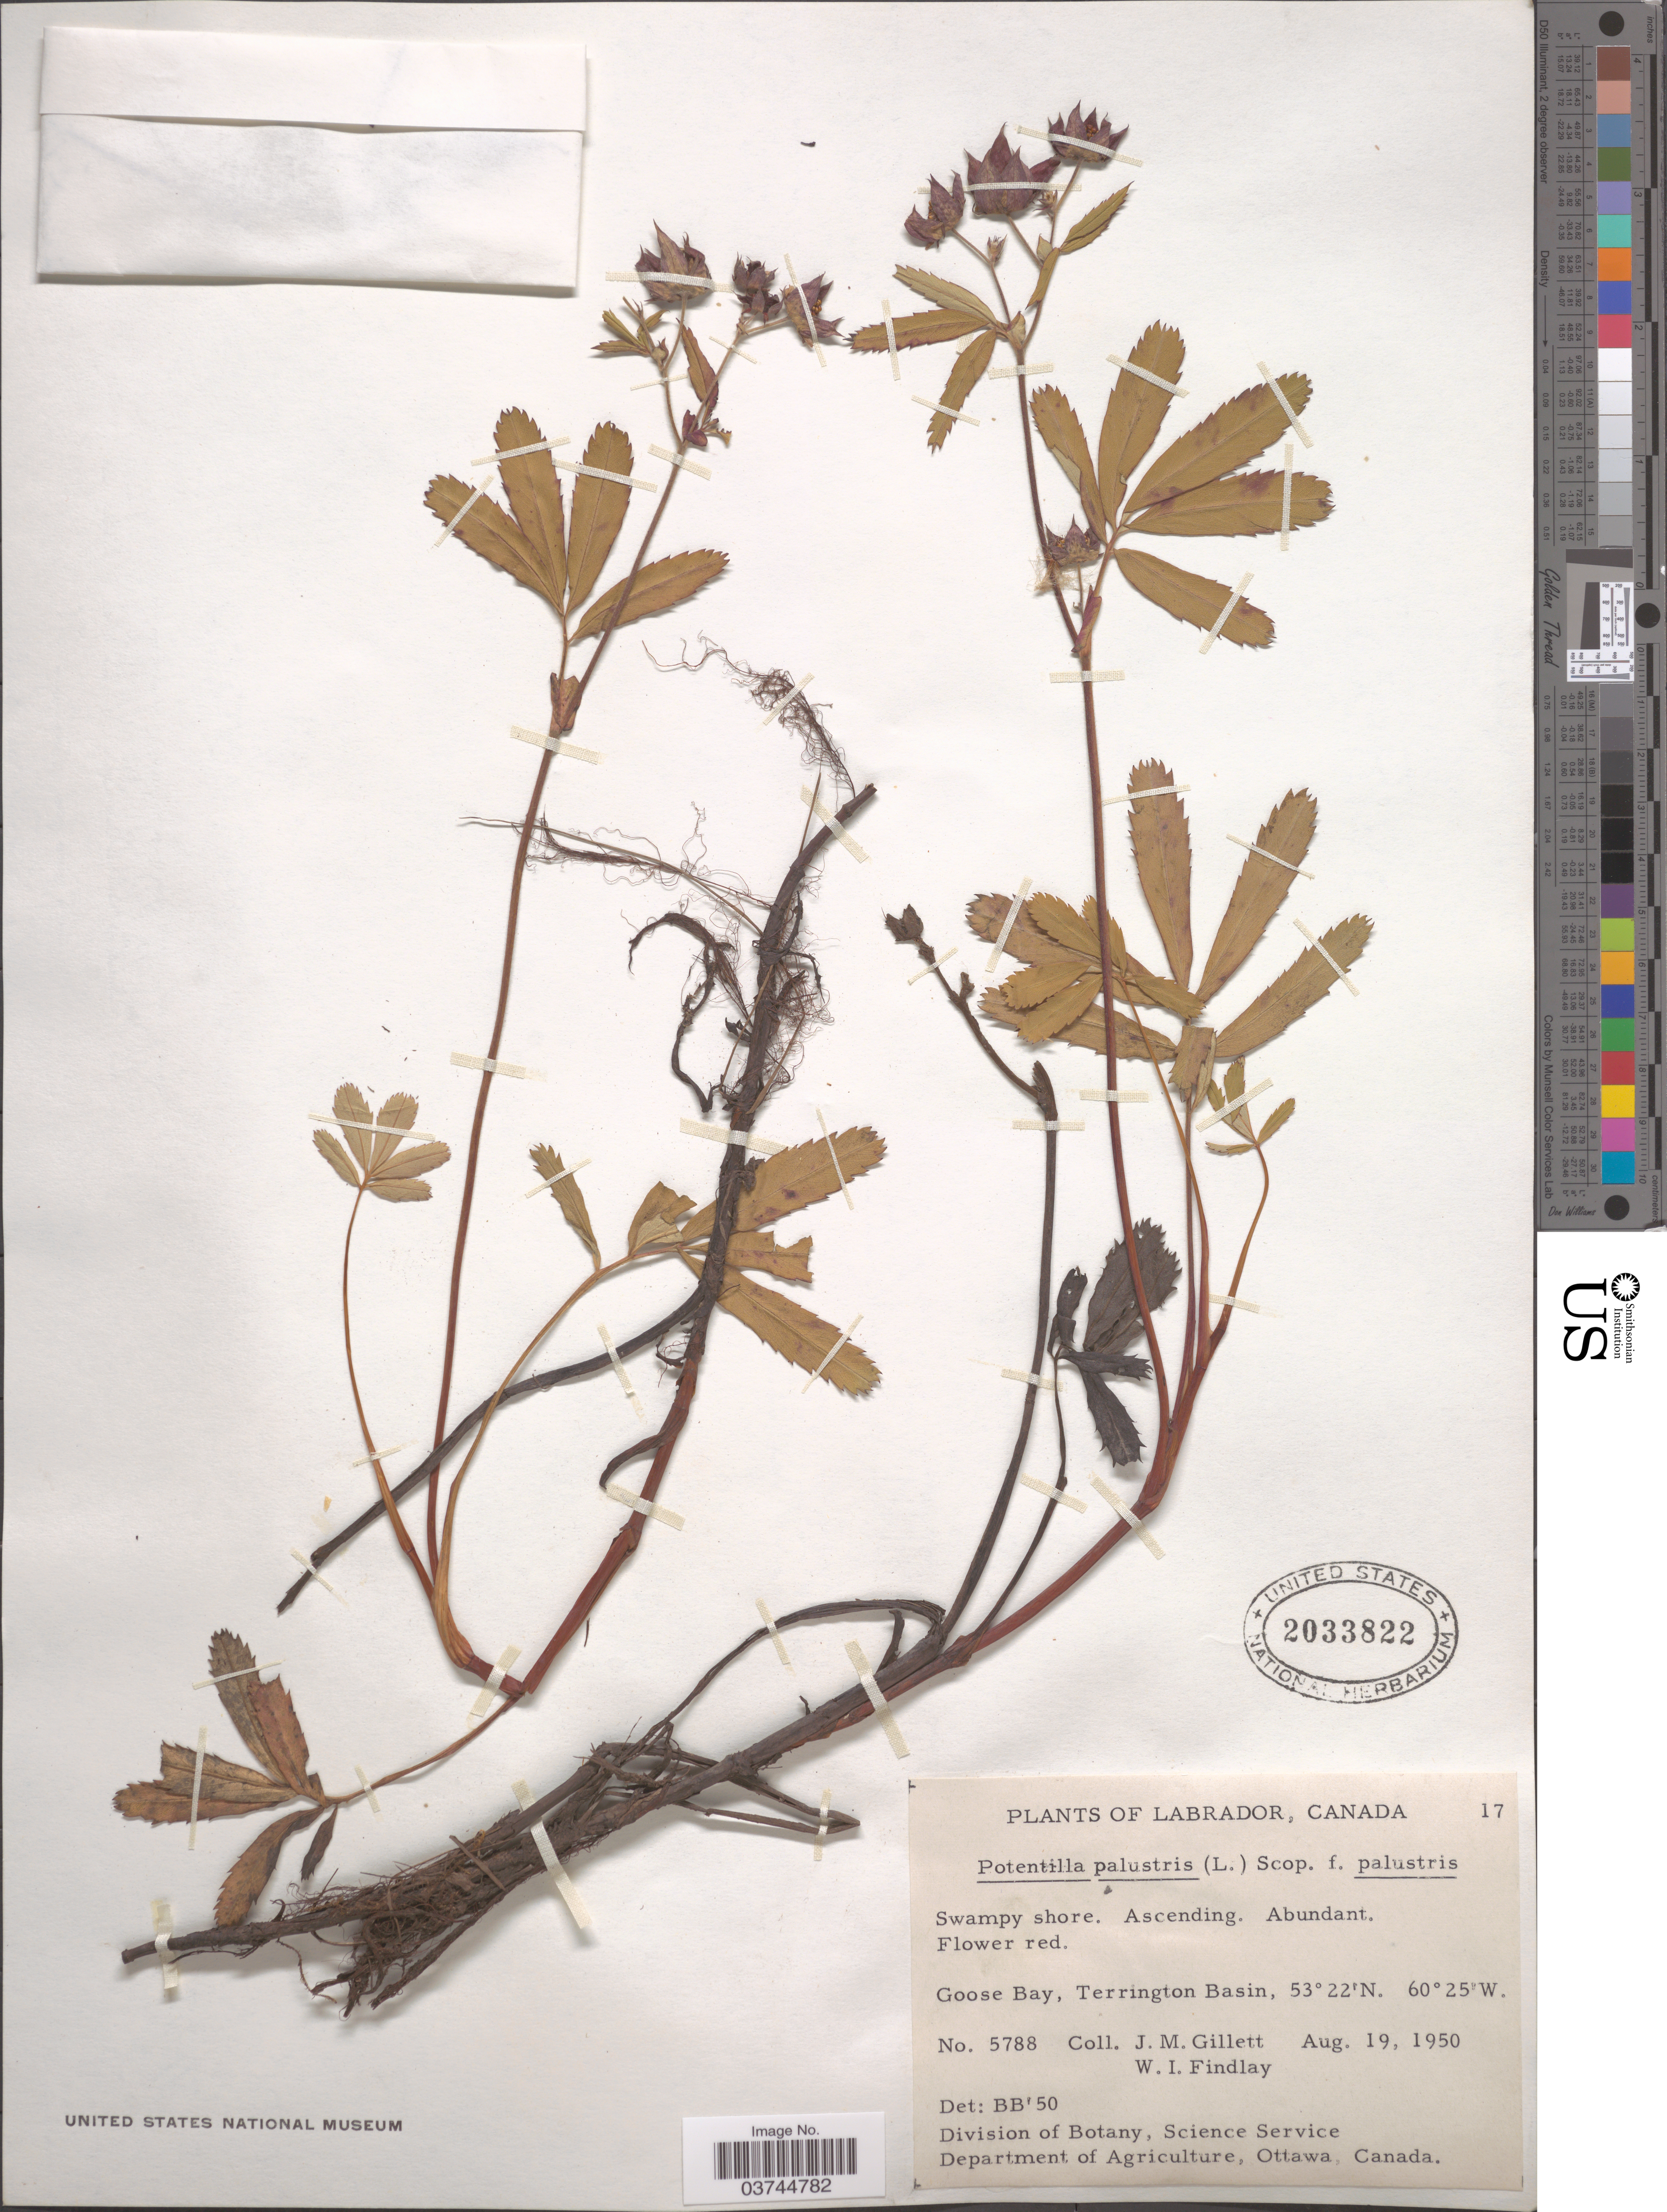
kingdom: Plantae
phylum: Tracheophyta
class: Magnoliopsida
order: Rosales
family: Rosaceae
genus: Comarum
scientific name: Comarum palustre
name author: L.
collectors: J. M. Gillett & W. Findlay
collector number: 5788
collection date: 1950-08-19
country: Canada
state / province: Newfoundland and Labrador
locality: Labrador. Goos Bay, terrington Basin.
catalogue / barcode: US 2033822